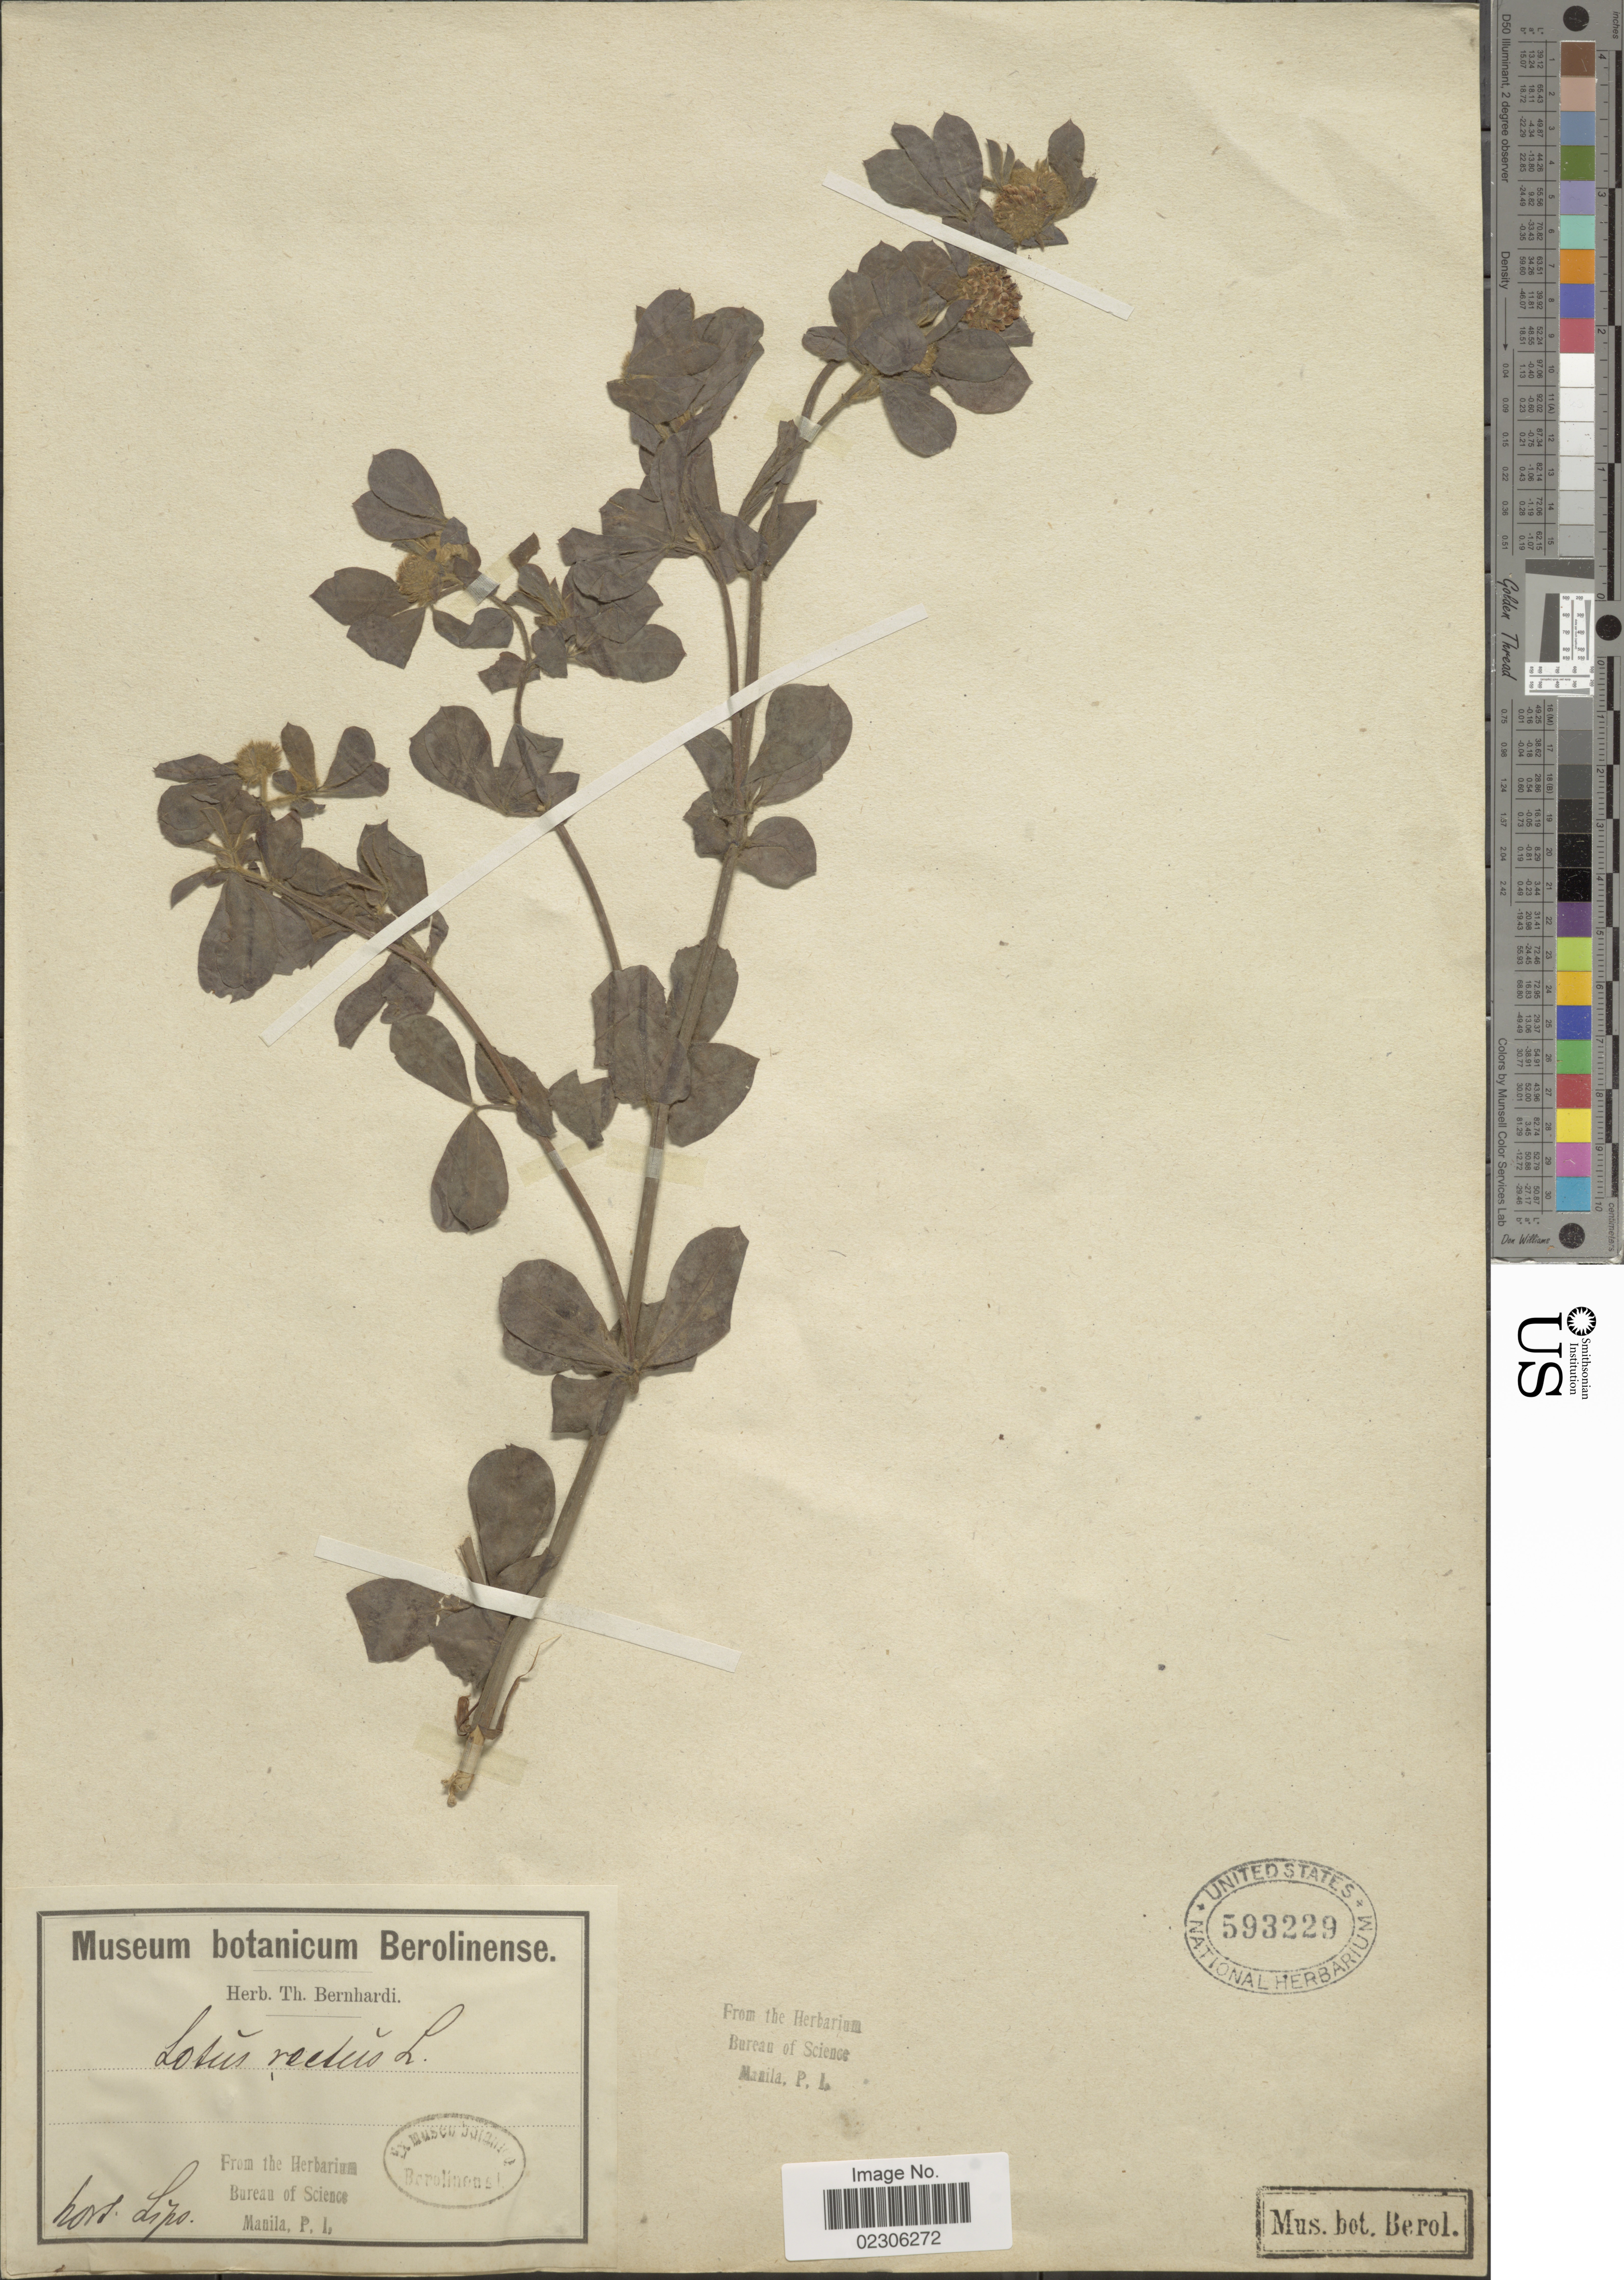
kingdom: Plantae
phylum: Tracheophyta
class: Magnoliopsida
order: Fabales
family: Fabaceae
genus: Dorycnium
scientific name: Dorycnium rectum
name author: (L.) Ser.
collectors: ex herb. Bernhardi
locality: Hort. Lipo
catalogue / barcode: US 593229